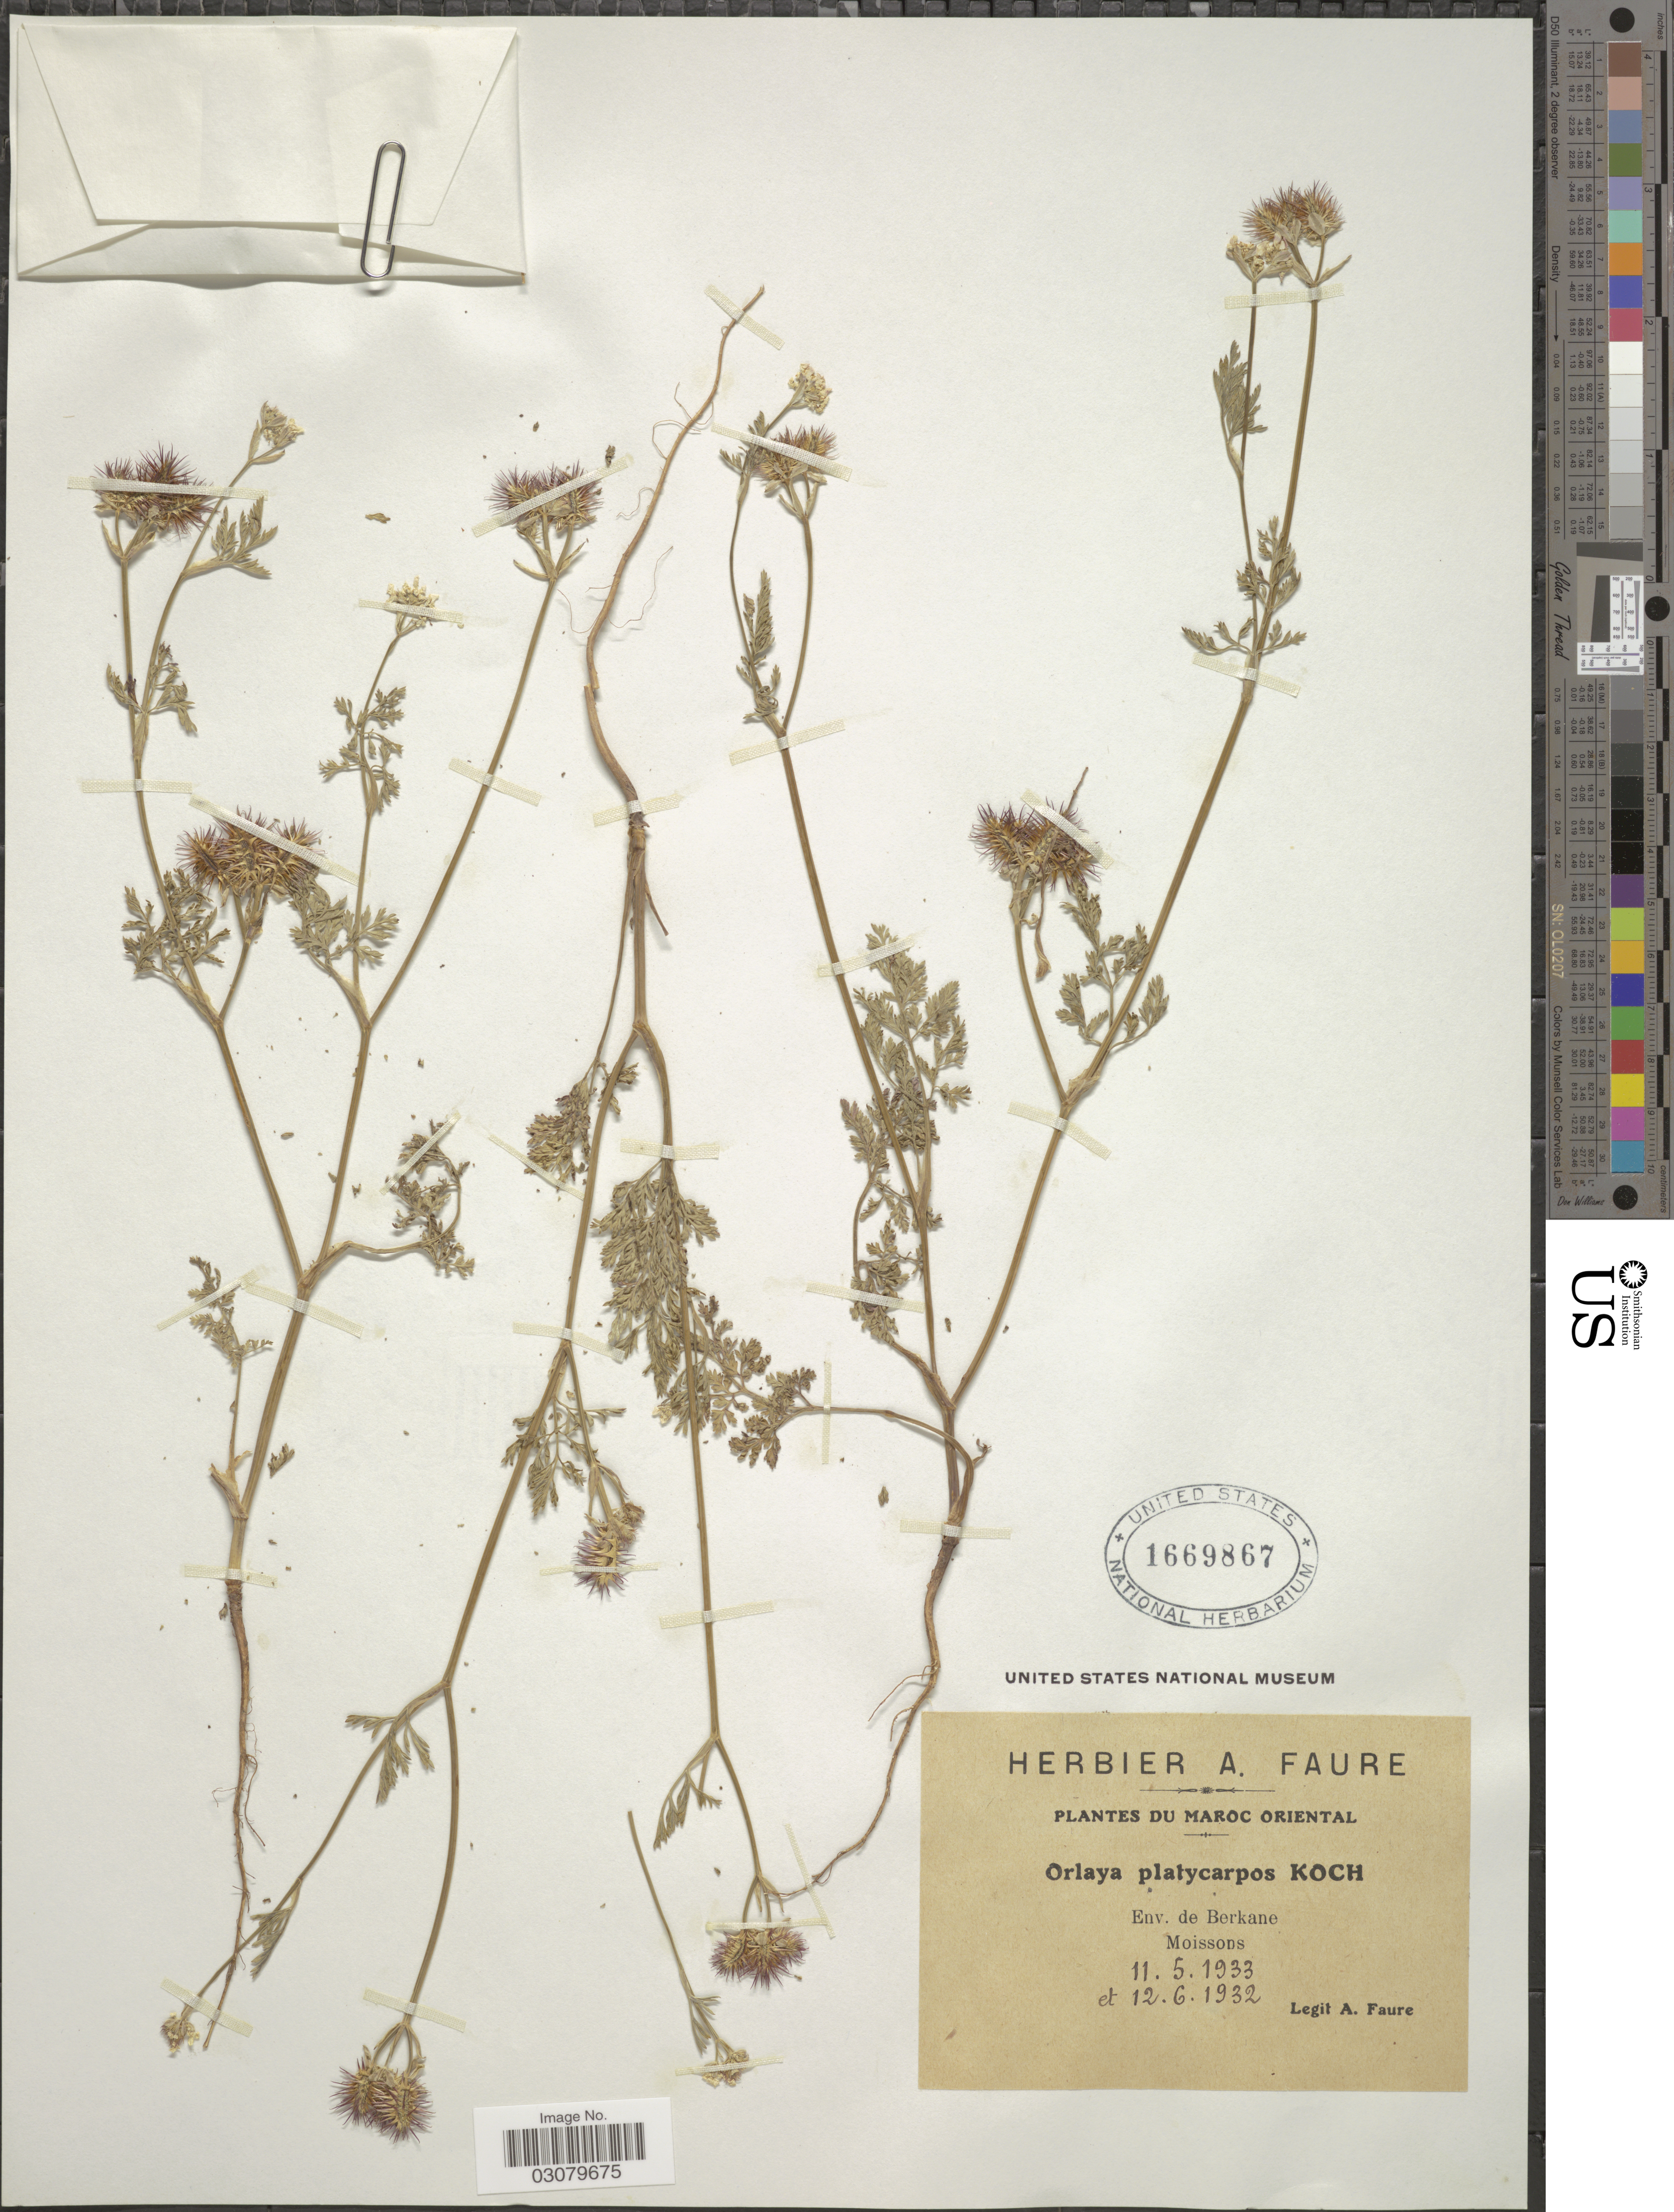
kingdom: Plantae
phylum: Tracheophyta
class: Magnoliopsida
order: Apiales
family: Apiaceae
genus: Orlaya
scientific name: Orlaya platycarpos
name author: W.D.J. Koch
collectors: A. Faure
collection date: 1932-06-12/1933-05-11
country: Morocco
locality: Maroc Oriental. Env. de Berkane. Moissons.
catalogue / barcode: US 1669867